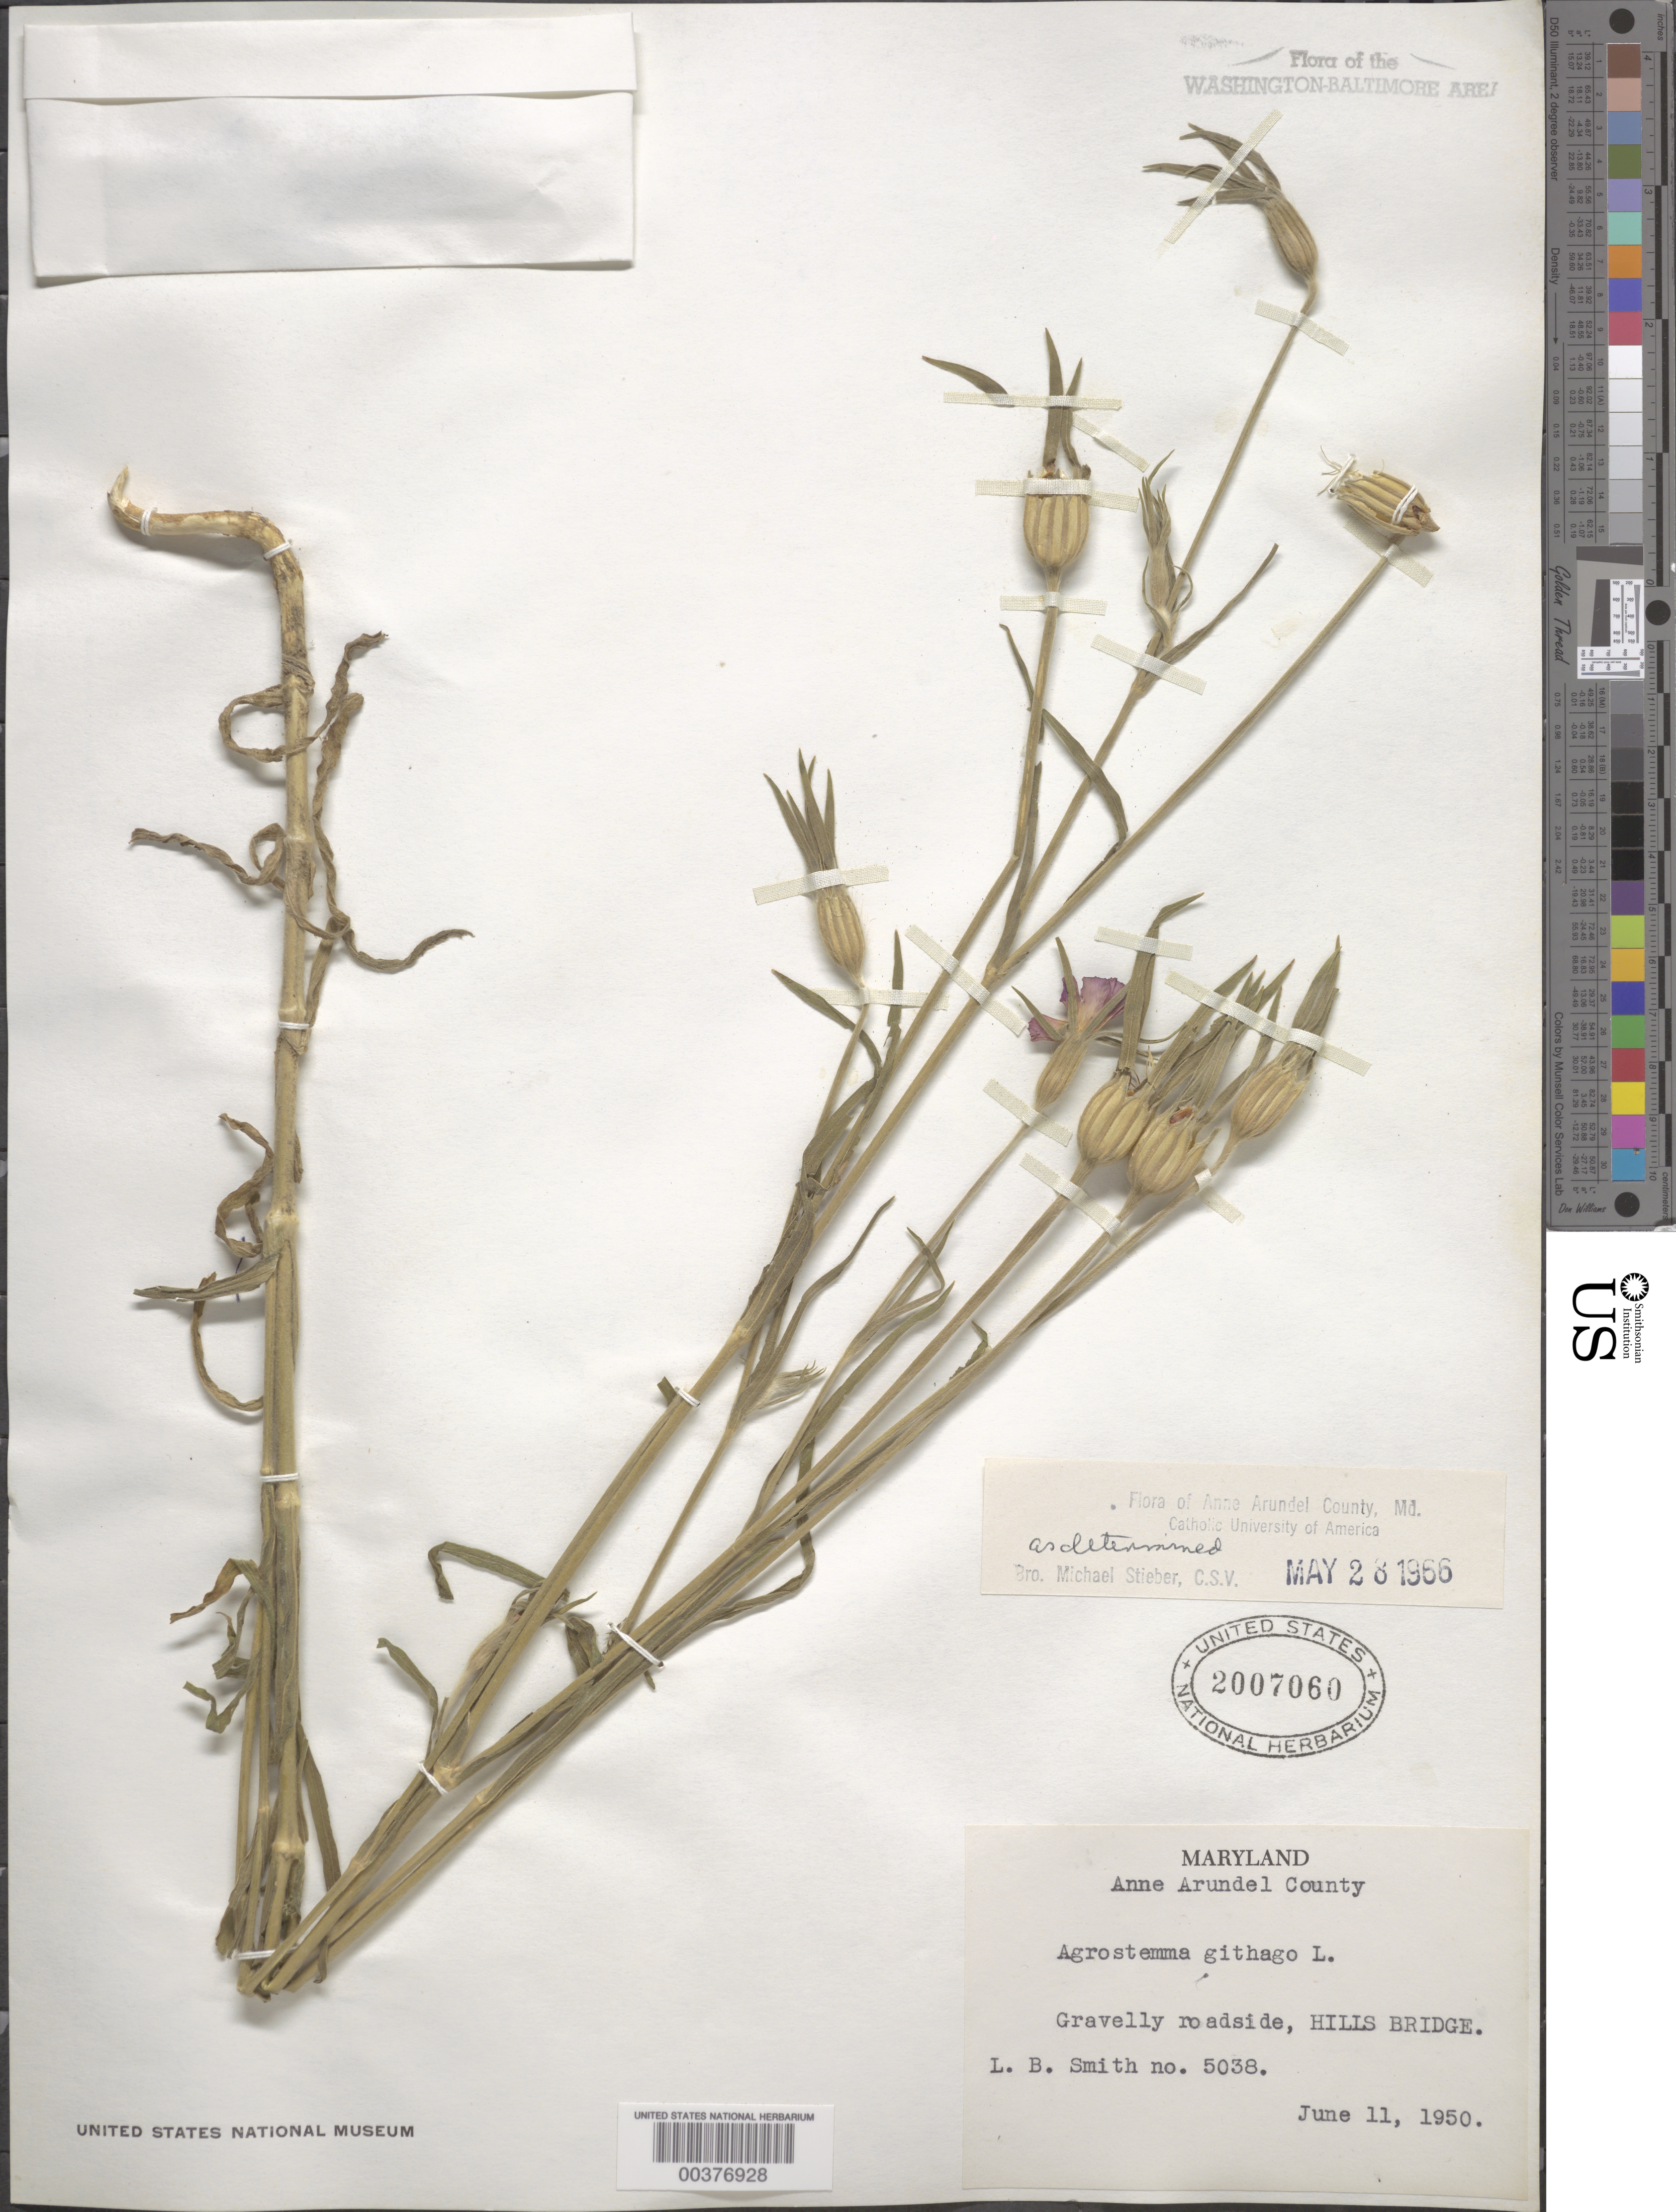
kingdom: Plantae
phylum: Tracheophyta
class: Magnoliopsida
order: Caryophyllales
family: Caryophyllaceae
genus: Agrostemma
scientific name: Agrostemma githago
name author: L.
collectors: L. Smith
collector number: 5038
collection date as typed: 11 Jun 1950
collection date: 1950-06-11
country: United States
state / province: Maryland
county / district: Anne Arundel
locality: Hills Bridge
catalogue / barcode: US 2007060